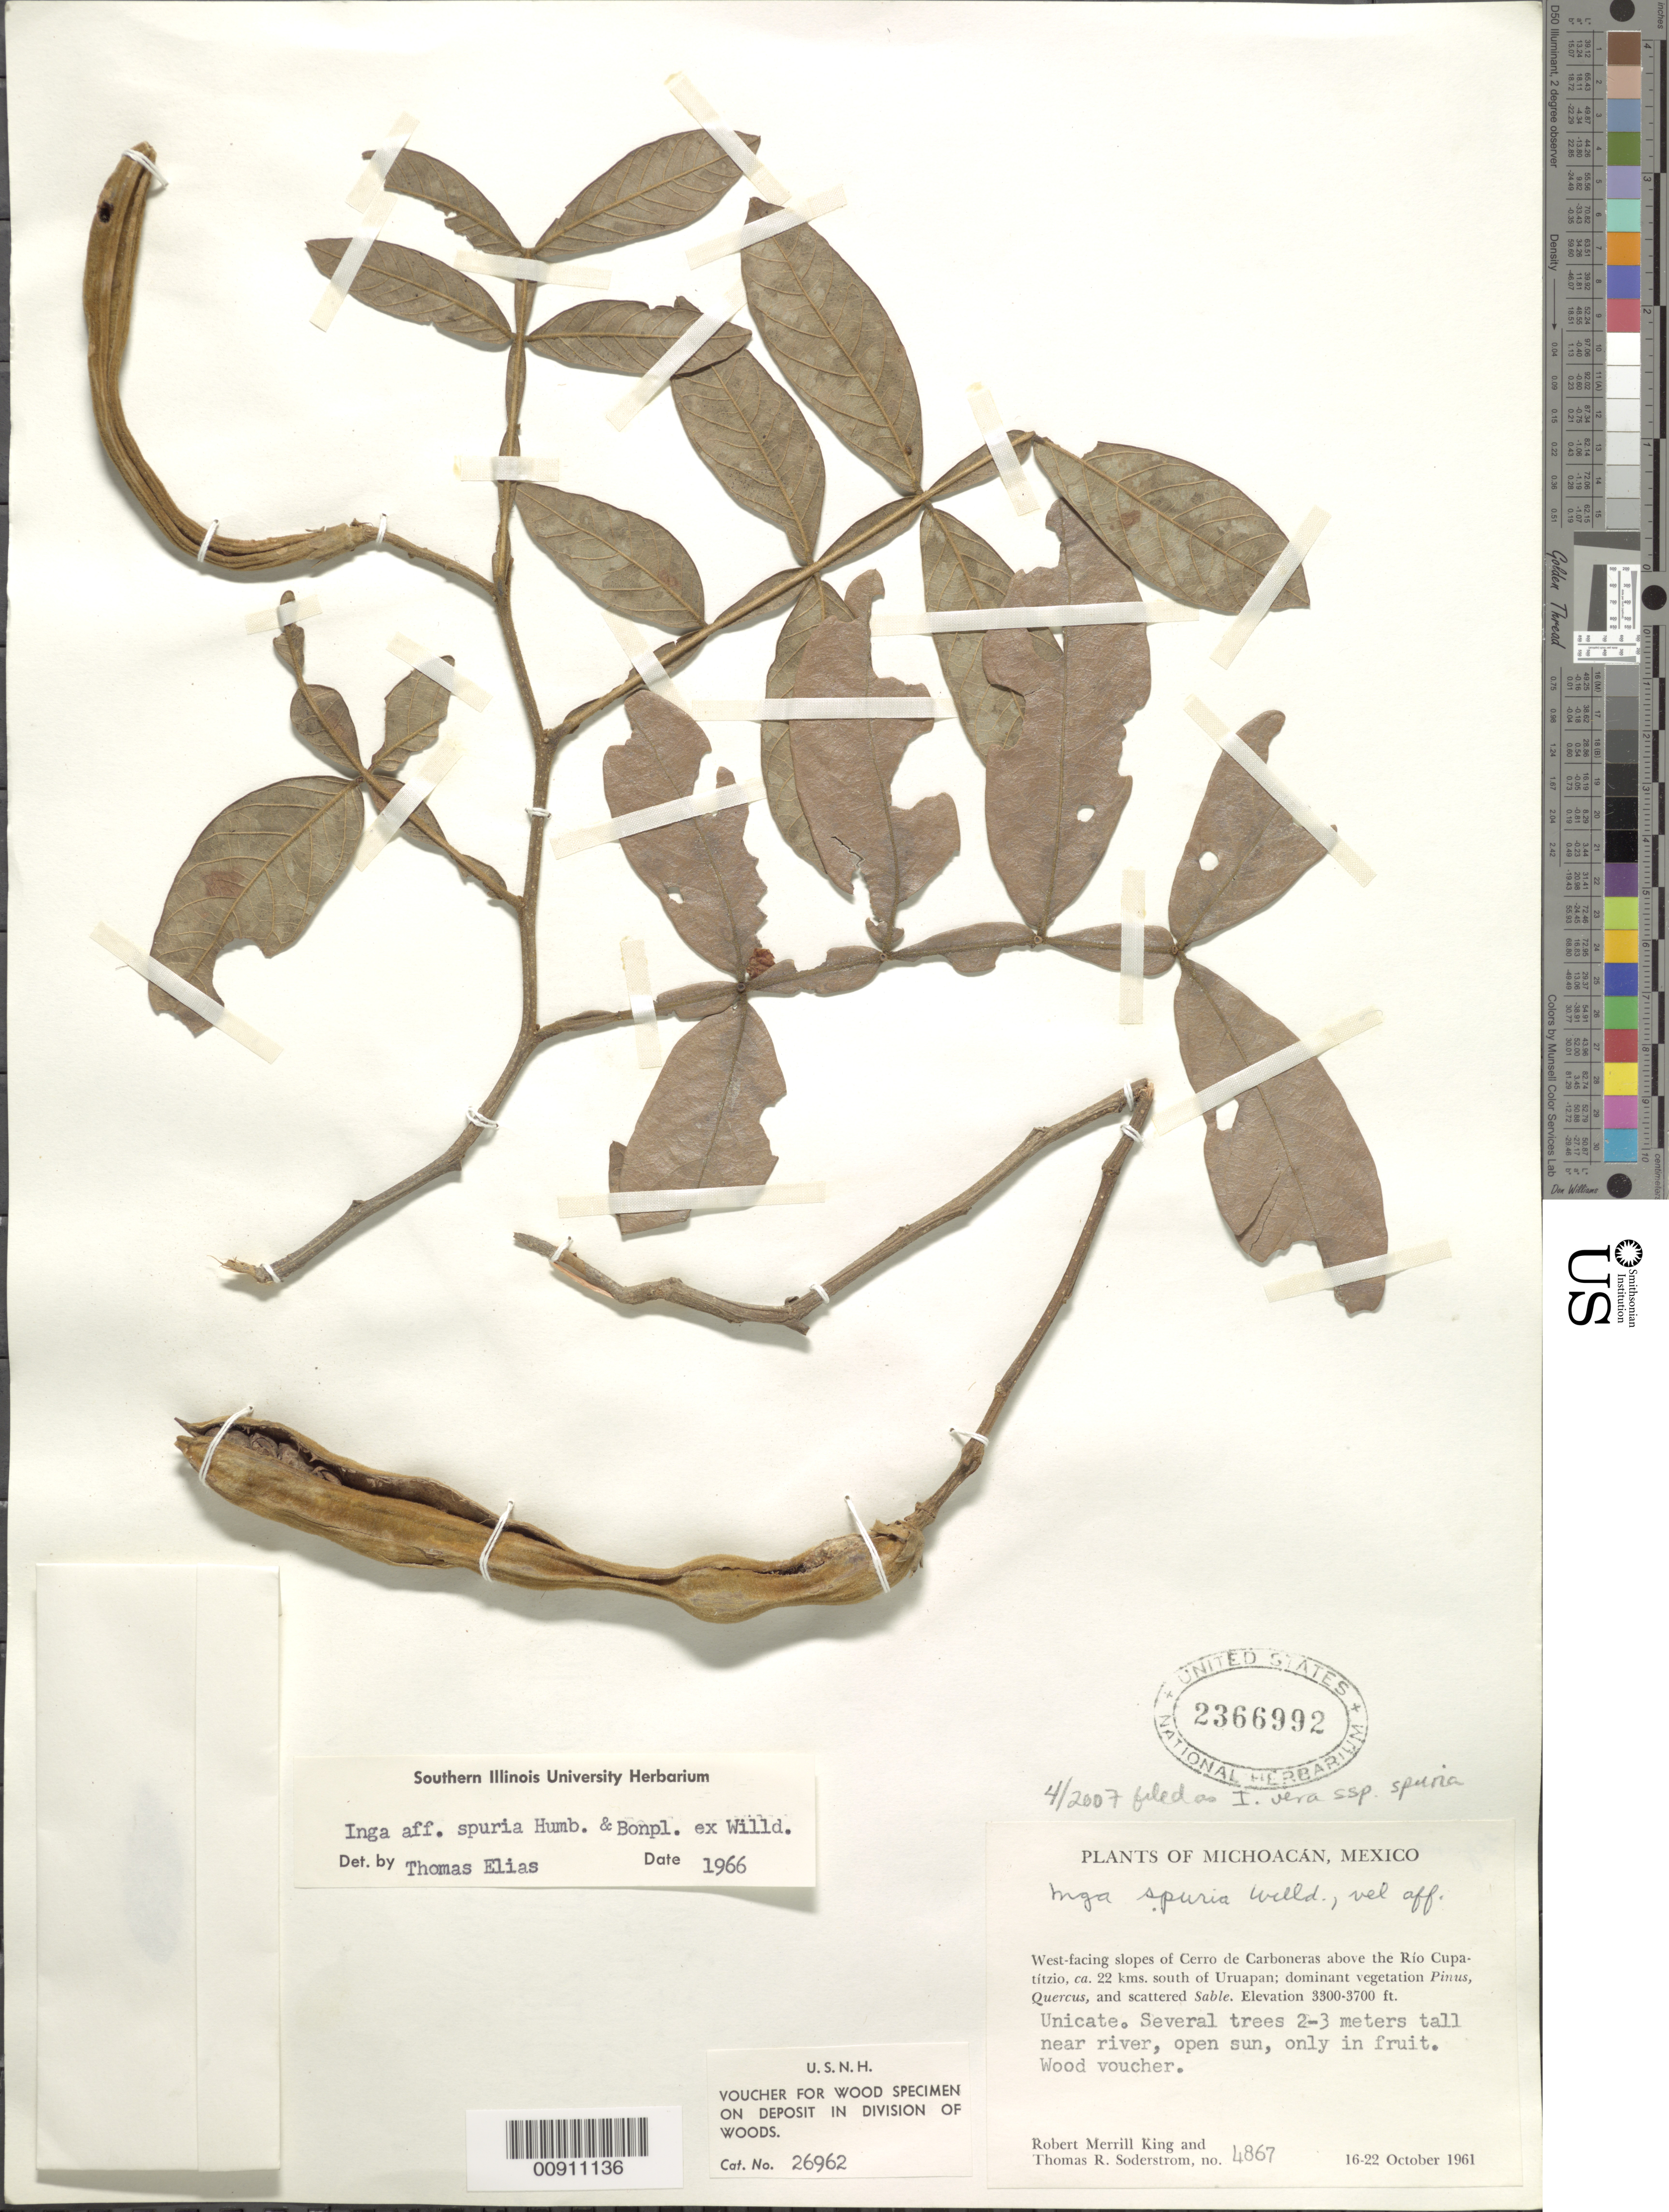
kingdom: Plantae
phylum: Tracheophyta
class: Magnoliopsida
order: Fabales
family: Fabaceae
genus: Inga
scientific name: Inga vera subsp. vera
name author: Willd.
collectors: R. M. King & T. R. Soderstrom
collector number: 4867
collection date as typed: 16 Oct 1961 to 22 Oct 1961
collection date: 1961-10-16/1961-10-22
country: Mexico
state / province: Michoacán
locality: West-facing slopes of Cerro de Carboneras above Río Cupatítzio, ca. 22 kms. South of Uruapan.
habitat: Near river, open sun. Dominant vegetation Pinus, Quercus, and scattered Sable.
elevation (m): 1006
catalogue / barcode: US 2366992